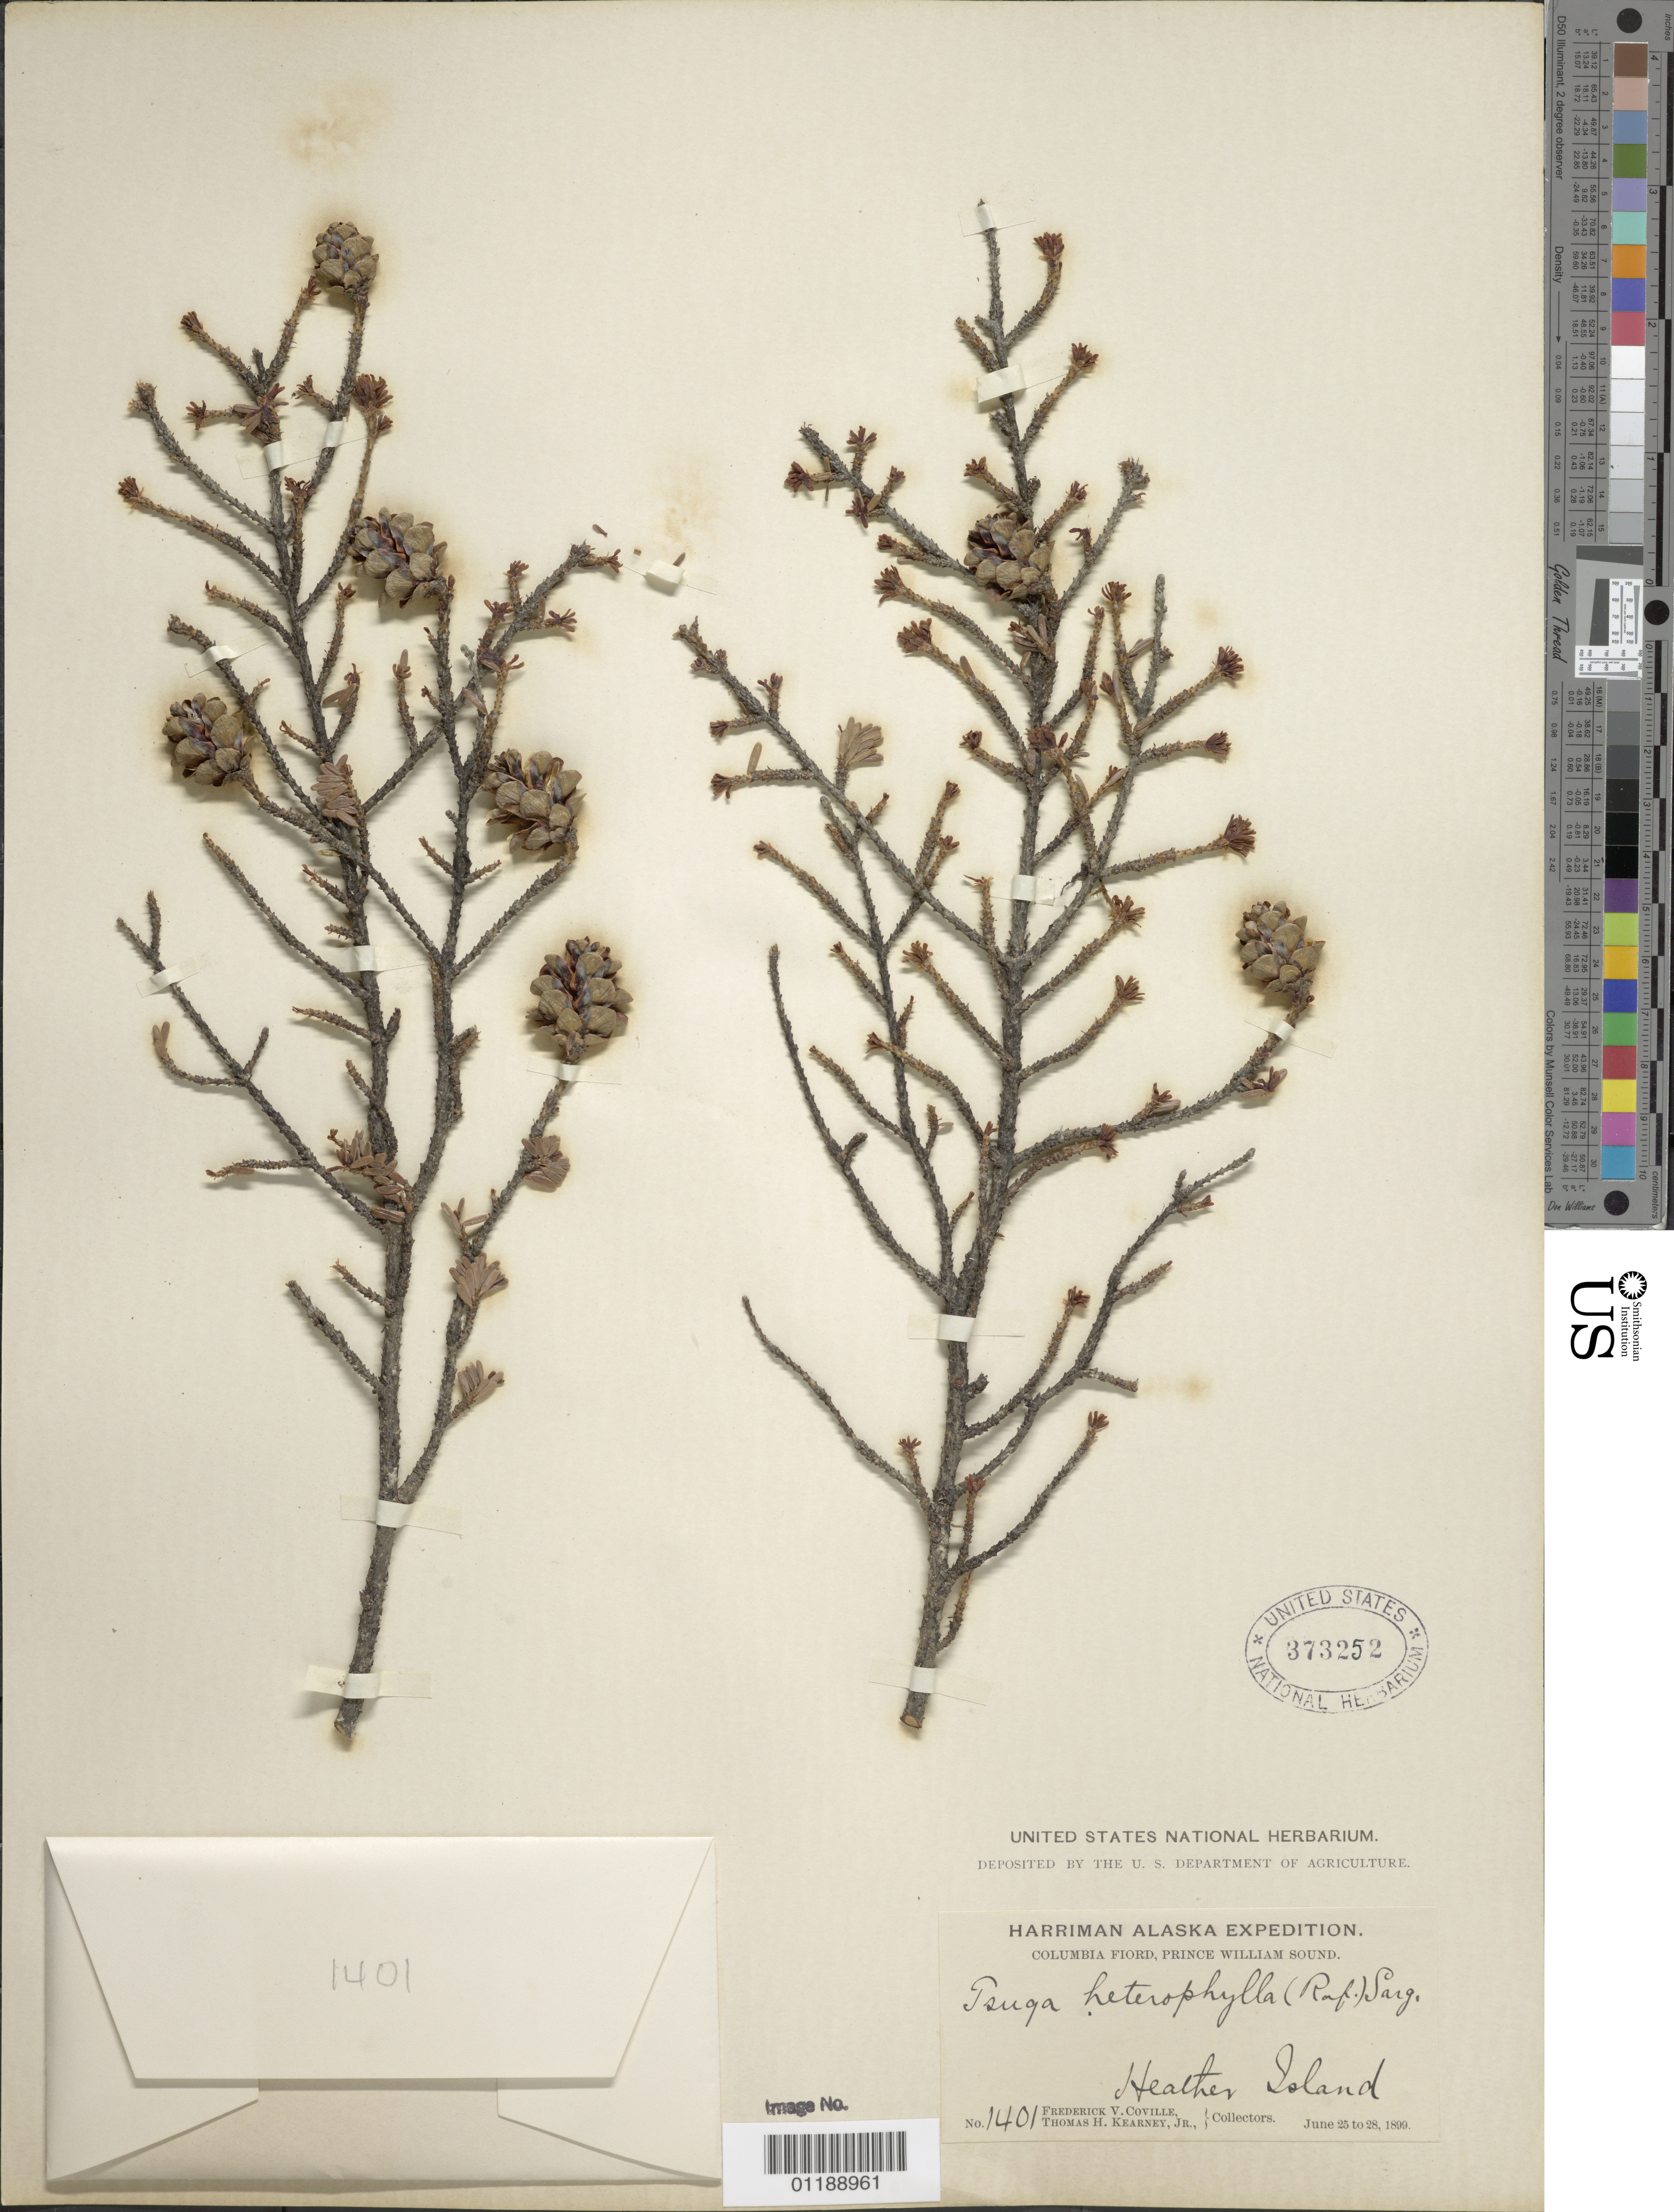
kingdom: Plantae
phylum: Tracheophyta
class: Pinopsida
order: Pinales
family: Pinaceae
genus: Tsuga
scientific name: Tsuga heterophylla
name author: (Raf.) Sarg.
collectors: F. V. Coville & T. H. Kearney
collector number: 1401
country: United States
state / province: Alaska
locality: Columbia Fiord, Prince William Sound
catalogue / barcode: US 373252